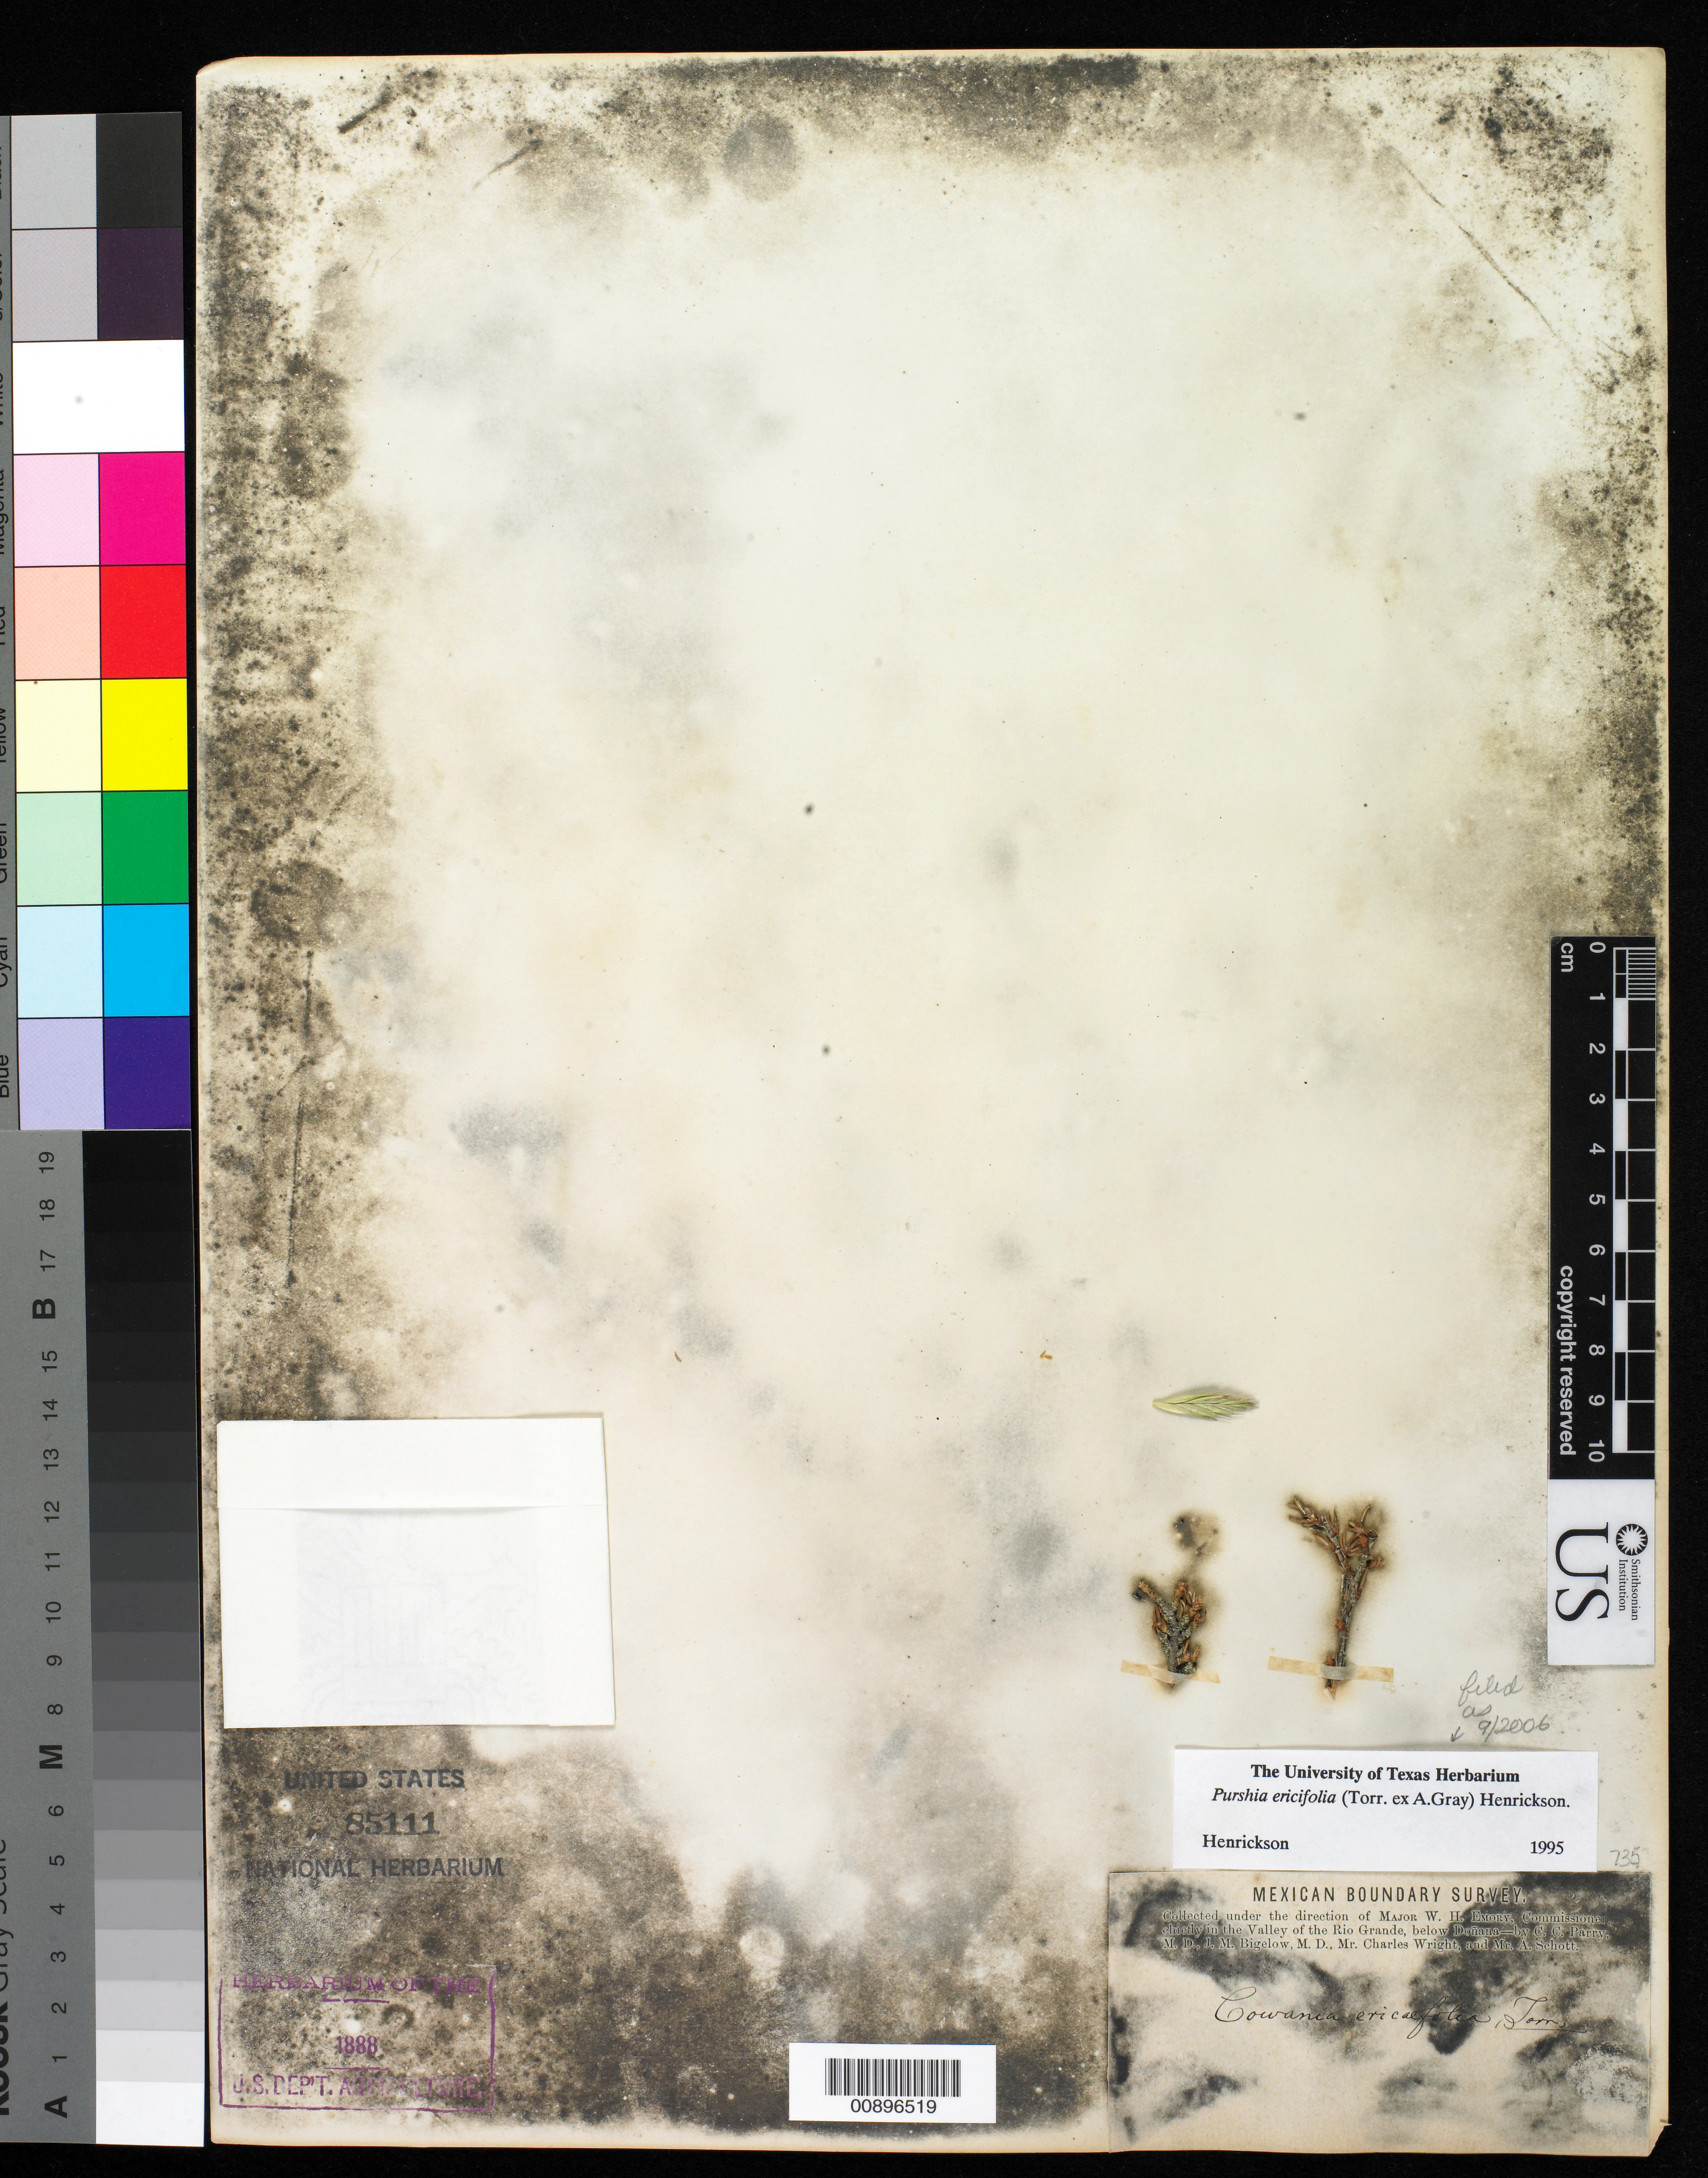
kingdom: Plantae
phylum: Tracheophyta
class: Magnoliopsida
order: Rosales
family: Rosaceae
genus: Purshia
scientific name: Purshia ericifolia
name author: (Torr. & A. Gray) Henrickson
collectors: C. C. Parry, J. M. Bigelow, C. Wright & A. C. V. Schott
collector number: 735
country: United States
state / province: New Mexico / Texas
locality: Valley of the Rio Grande, below Doñana.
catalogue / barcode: US 85111